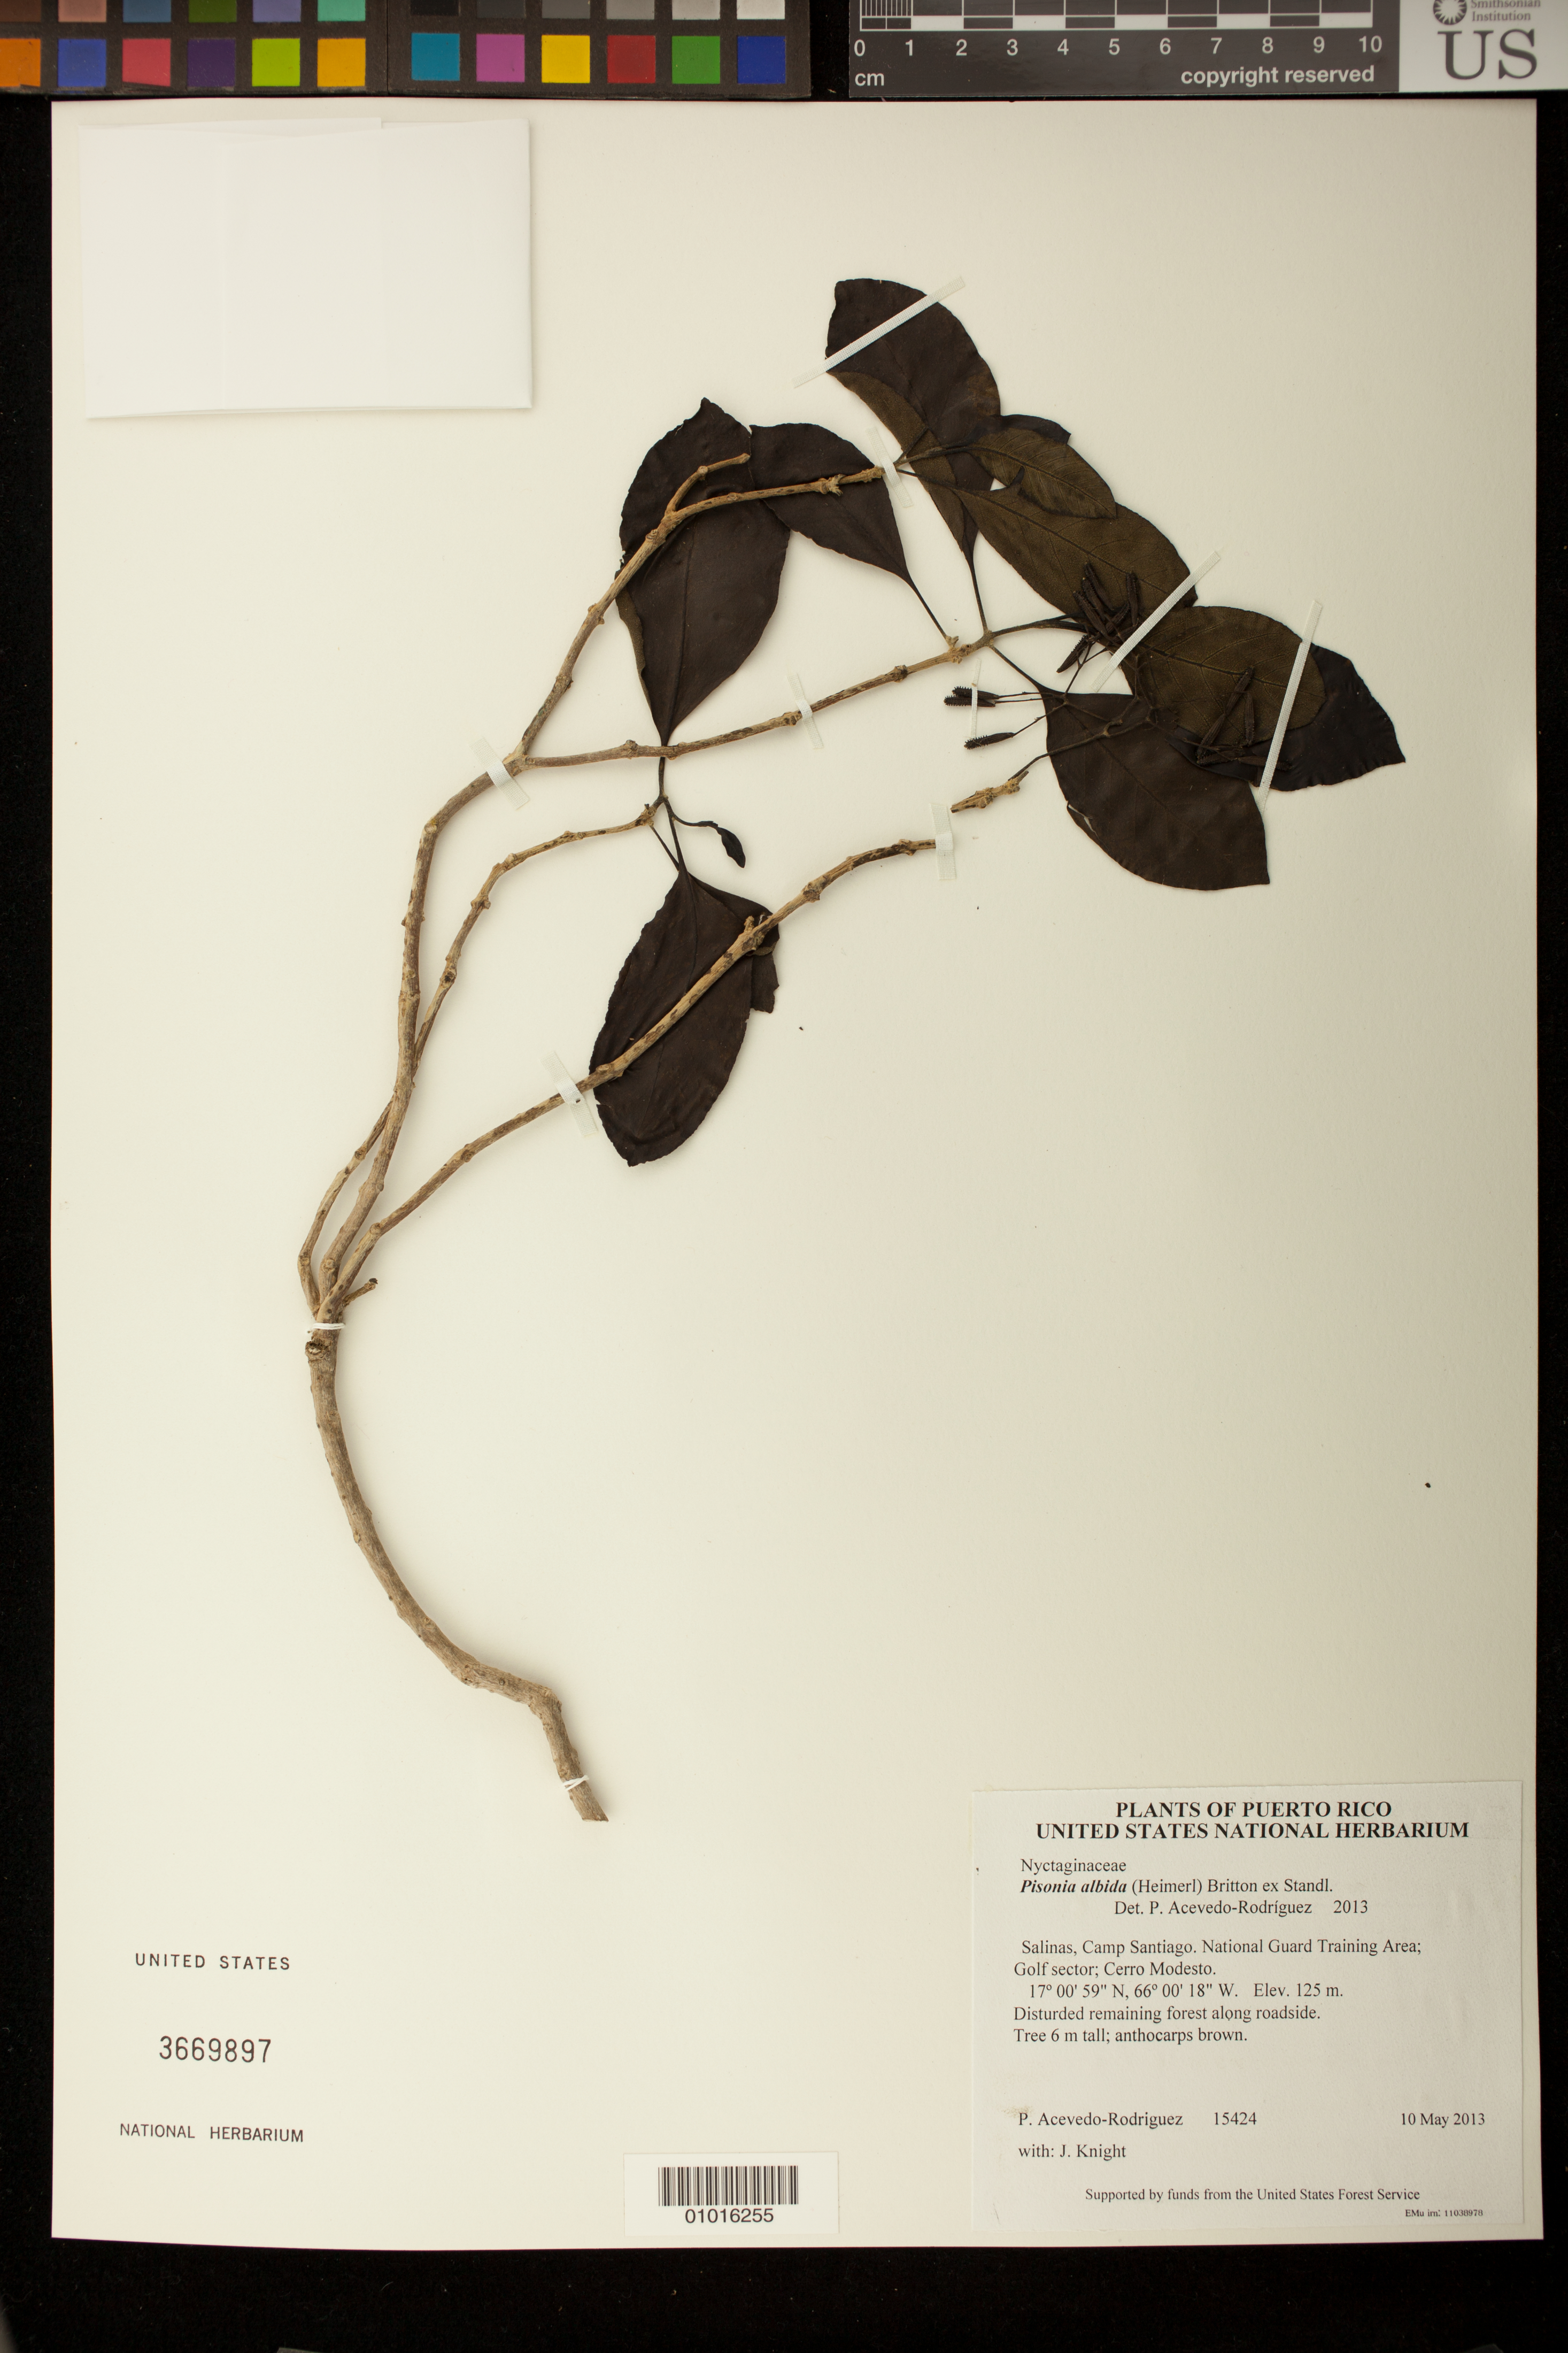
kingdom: Plantae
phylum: Tracheophyta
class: Magnoliopsida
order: Caryophyllales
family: Nyctaginaceae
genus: Pisonia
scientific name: Pisonia albida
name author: (Heimerl) Britton ex Standl.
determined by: Acevedo-Rodríguez, P., (BOT), Smithsonian Institution - National Museum of Natural History (UNITED STATES)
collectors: P. Acevedo-Rodr. & J. Knight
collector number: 15424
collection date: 2013-05-10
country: Puerto Rico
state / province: Salinas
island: Puerto Rico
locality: Camp Santiago. National Guard Training Area; Golf sector; Cerro Modesto.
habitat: Disturded remaining forest along roadside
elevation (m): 125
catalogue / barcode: US 3669897